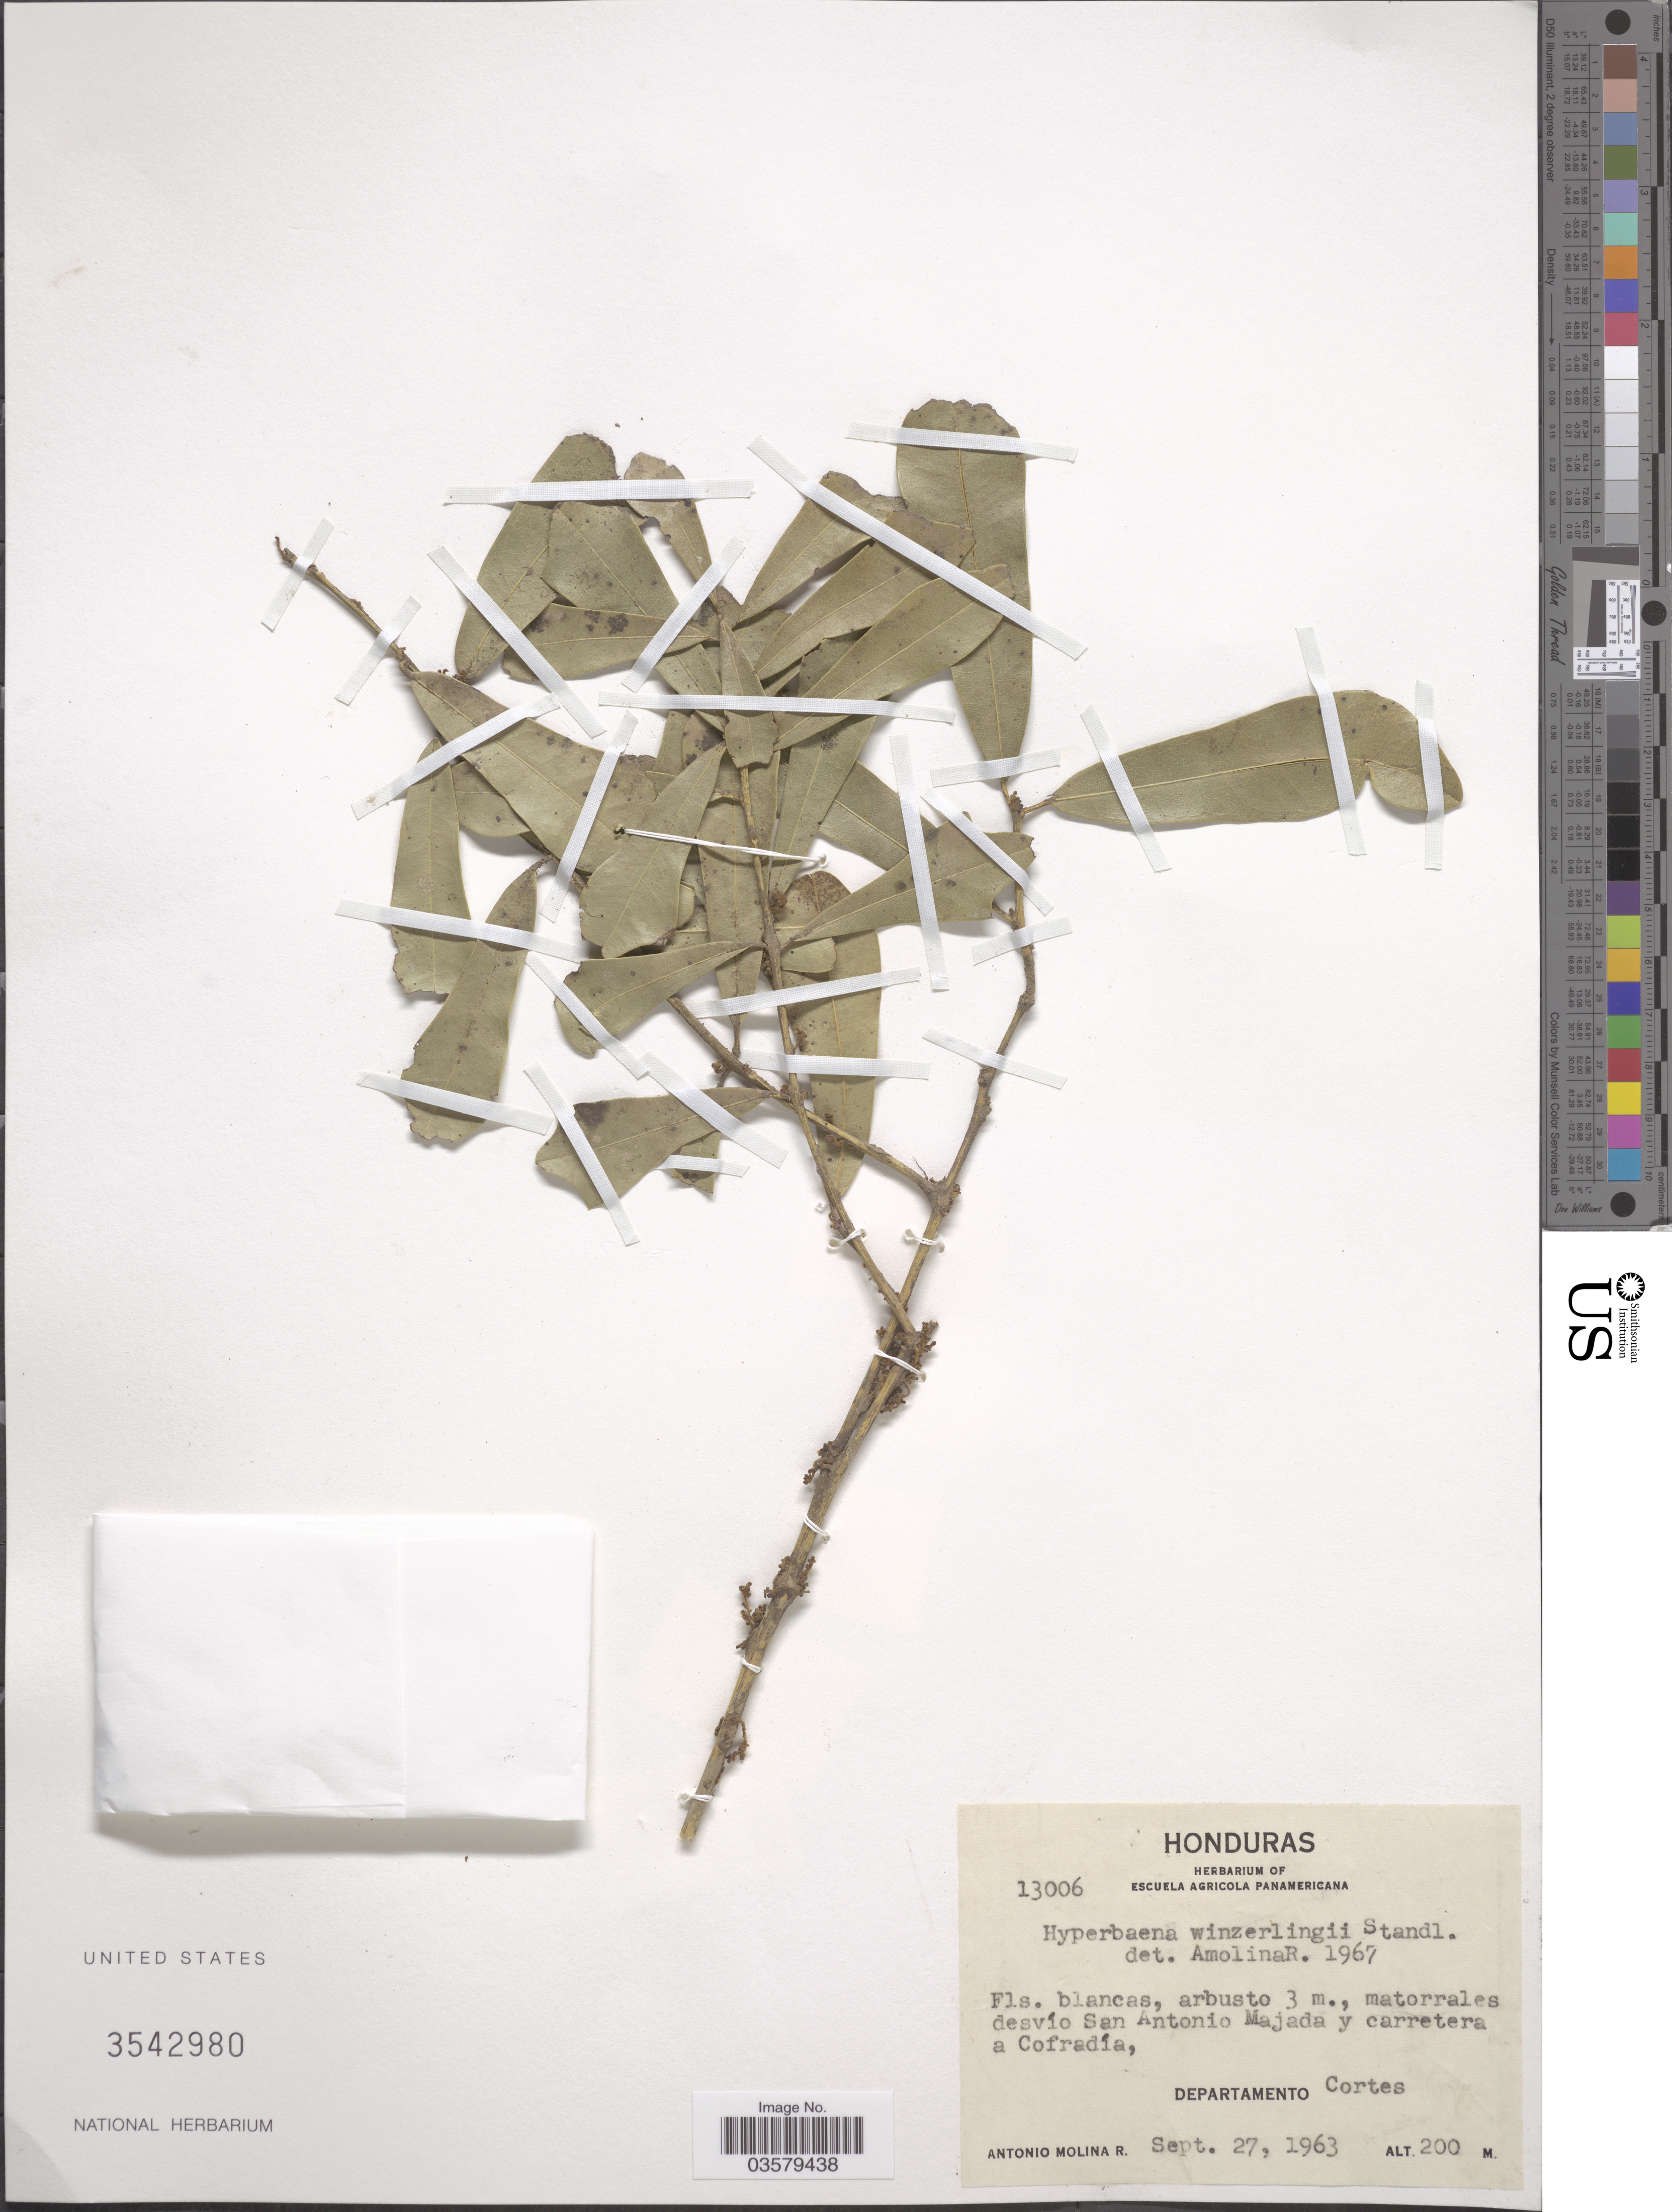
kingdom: Plantae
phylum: Tracheophyta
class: Magnoliopsida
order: Ranunculales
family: Menispermaceae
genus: Hyperbaena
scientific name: Hyperbaena winzerlingii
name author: Standl.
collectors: A. Molina R.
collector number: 13006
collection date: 1963-09-27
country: Honduras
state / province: Cortes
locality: Matorrales desvío San Antonio Majada y carretera a Cofradía, Departamento Cortes.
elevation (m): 200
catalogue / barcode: US 3542980